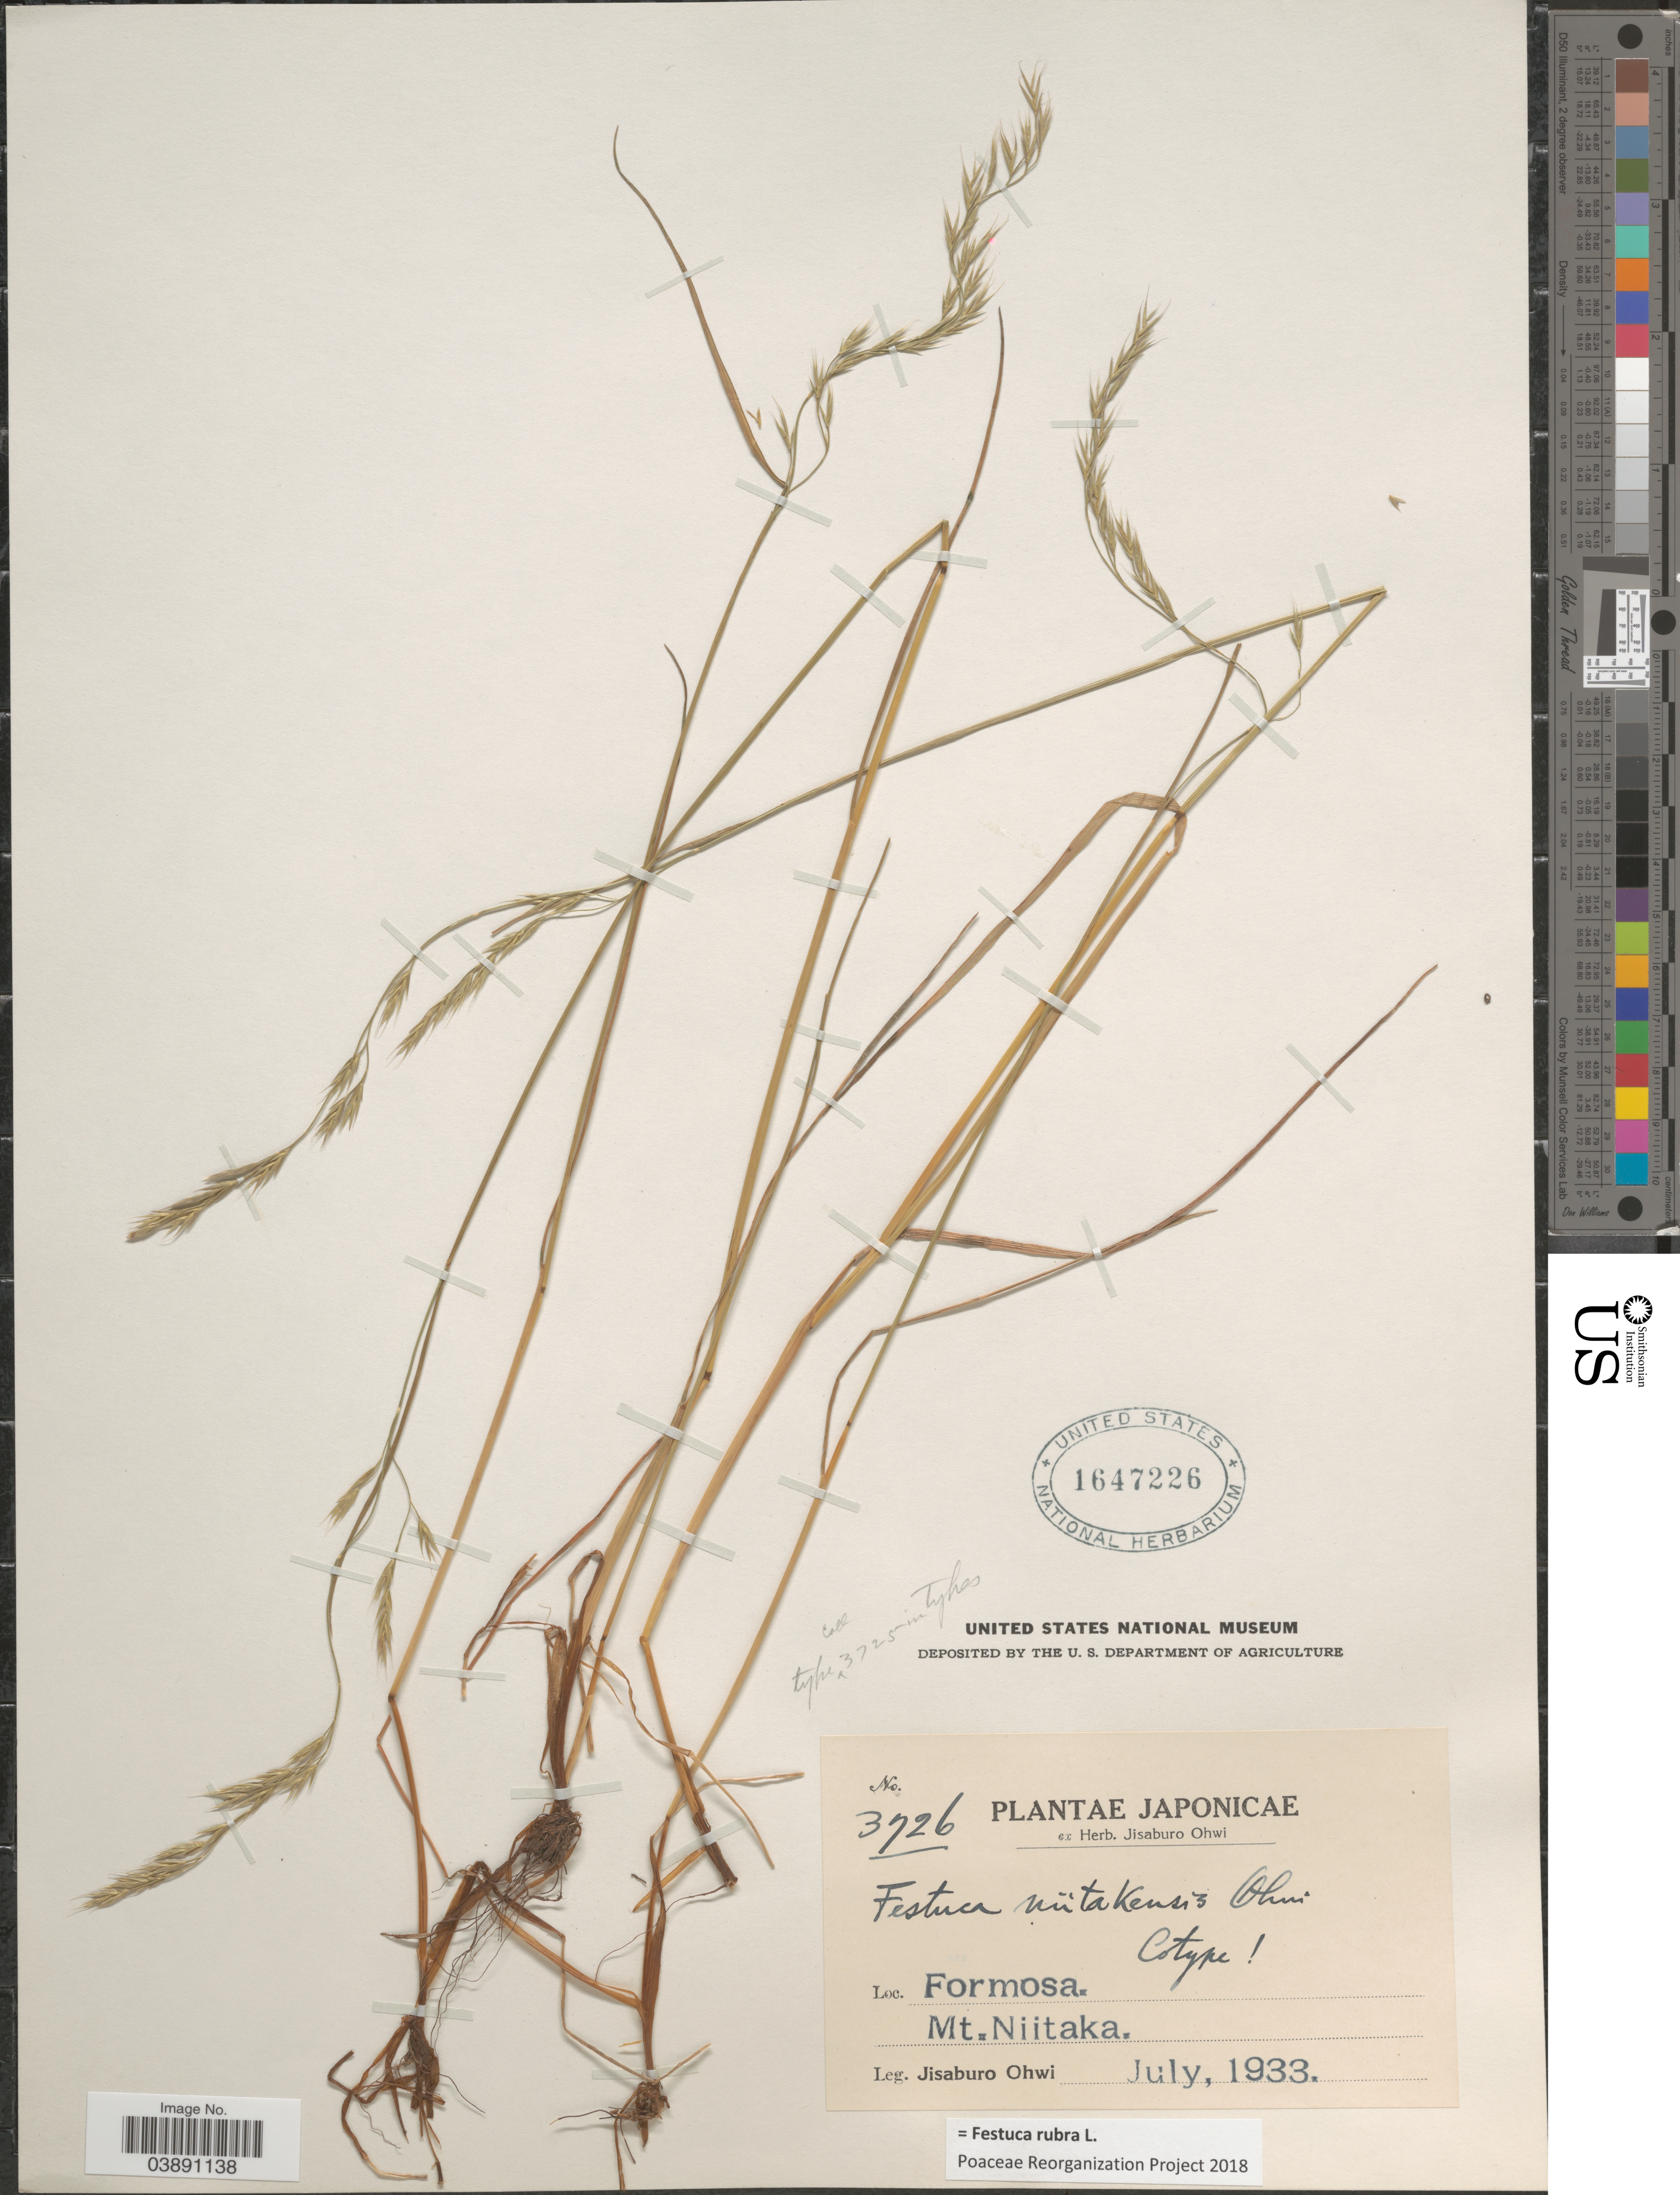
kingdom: Plantae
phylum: Tracheophyta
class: Liliopsida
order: Poales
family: Poaceae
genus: Festuca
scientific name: Festuca rubra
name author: L.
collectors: J. Ohwi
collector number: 3726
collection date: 1933-07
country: Japan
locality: Formosa. Mt. Niitaka.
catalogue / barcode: US 1647226